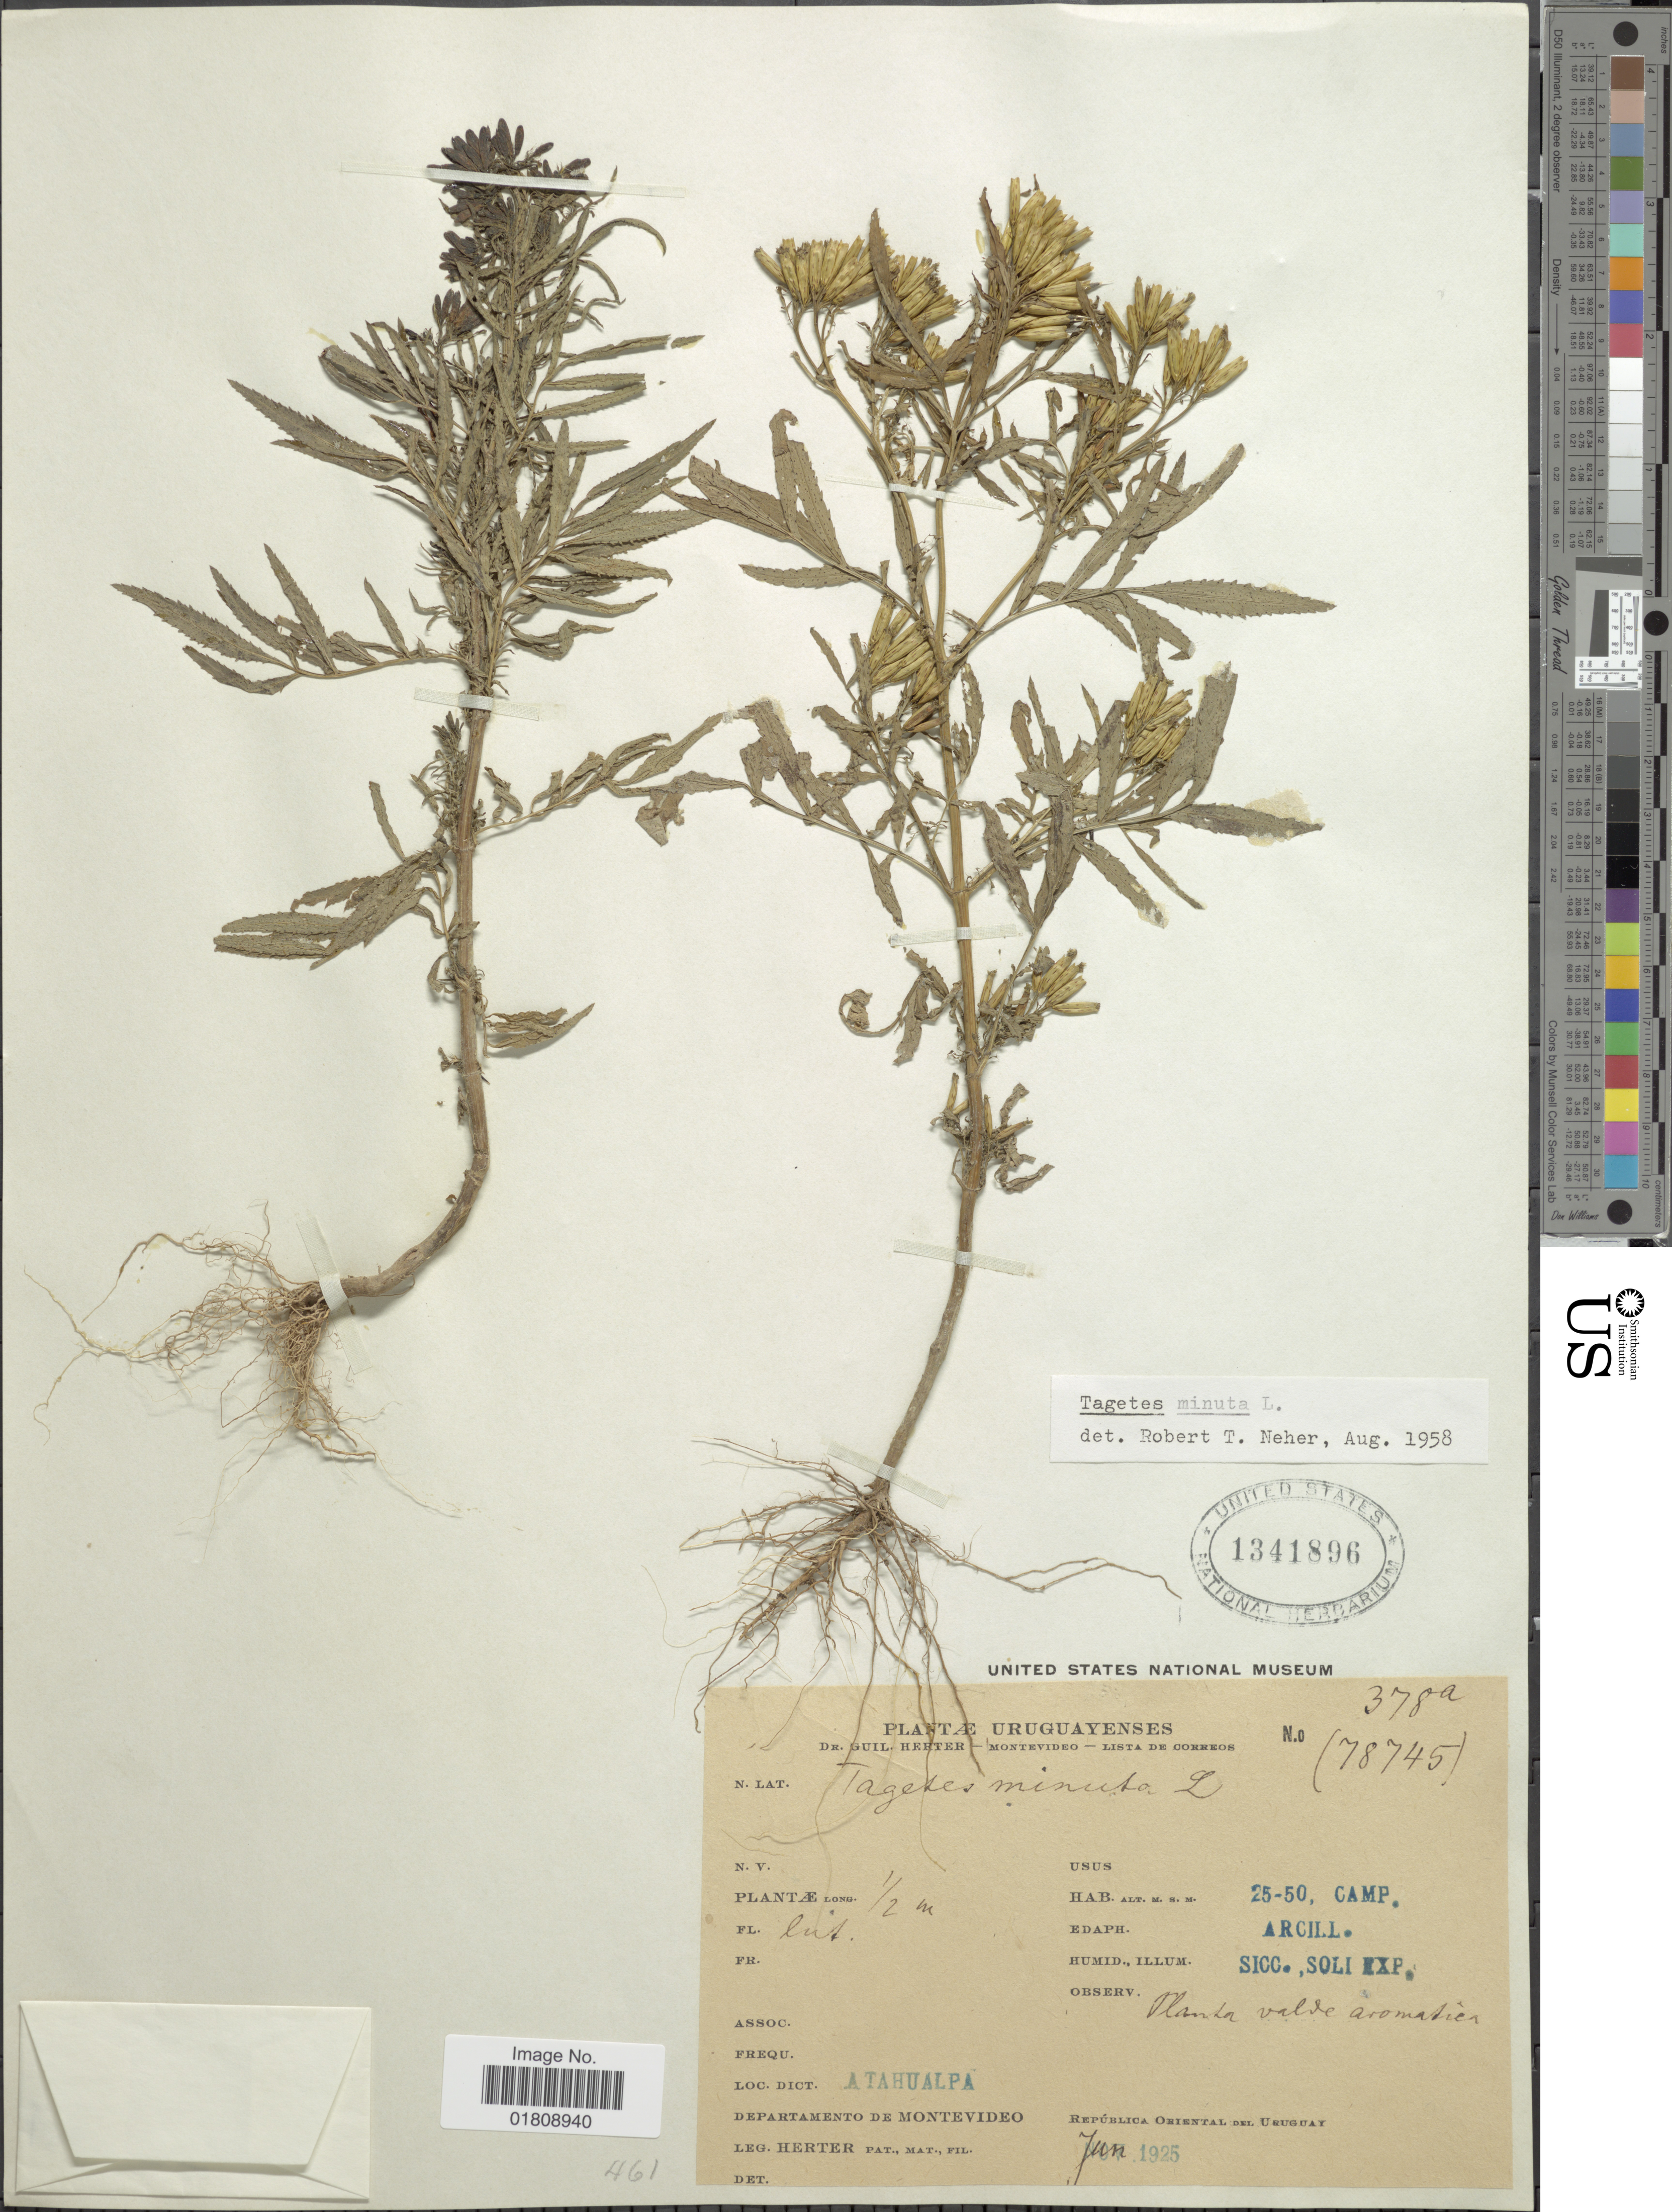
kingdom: Plantae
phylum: Tracheophyta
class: Magnoliopsida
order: Asterales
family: Asteraceae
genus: Tagetes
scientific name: Tagetes minuta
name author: L.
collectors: W. G. Herter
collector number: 378a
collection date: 1925-06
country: Uruguay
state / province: Montevideo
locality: Atahualpa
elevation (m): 25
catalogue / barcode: US 1341896